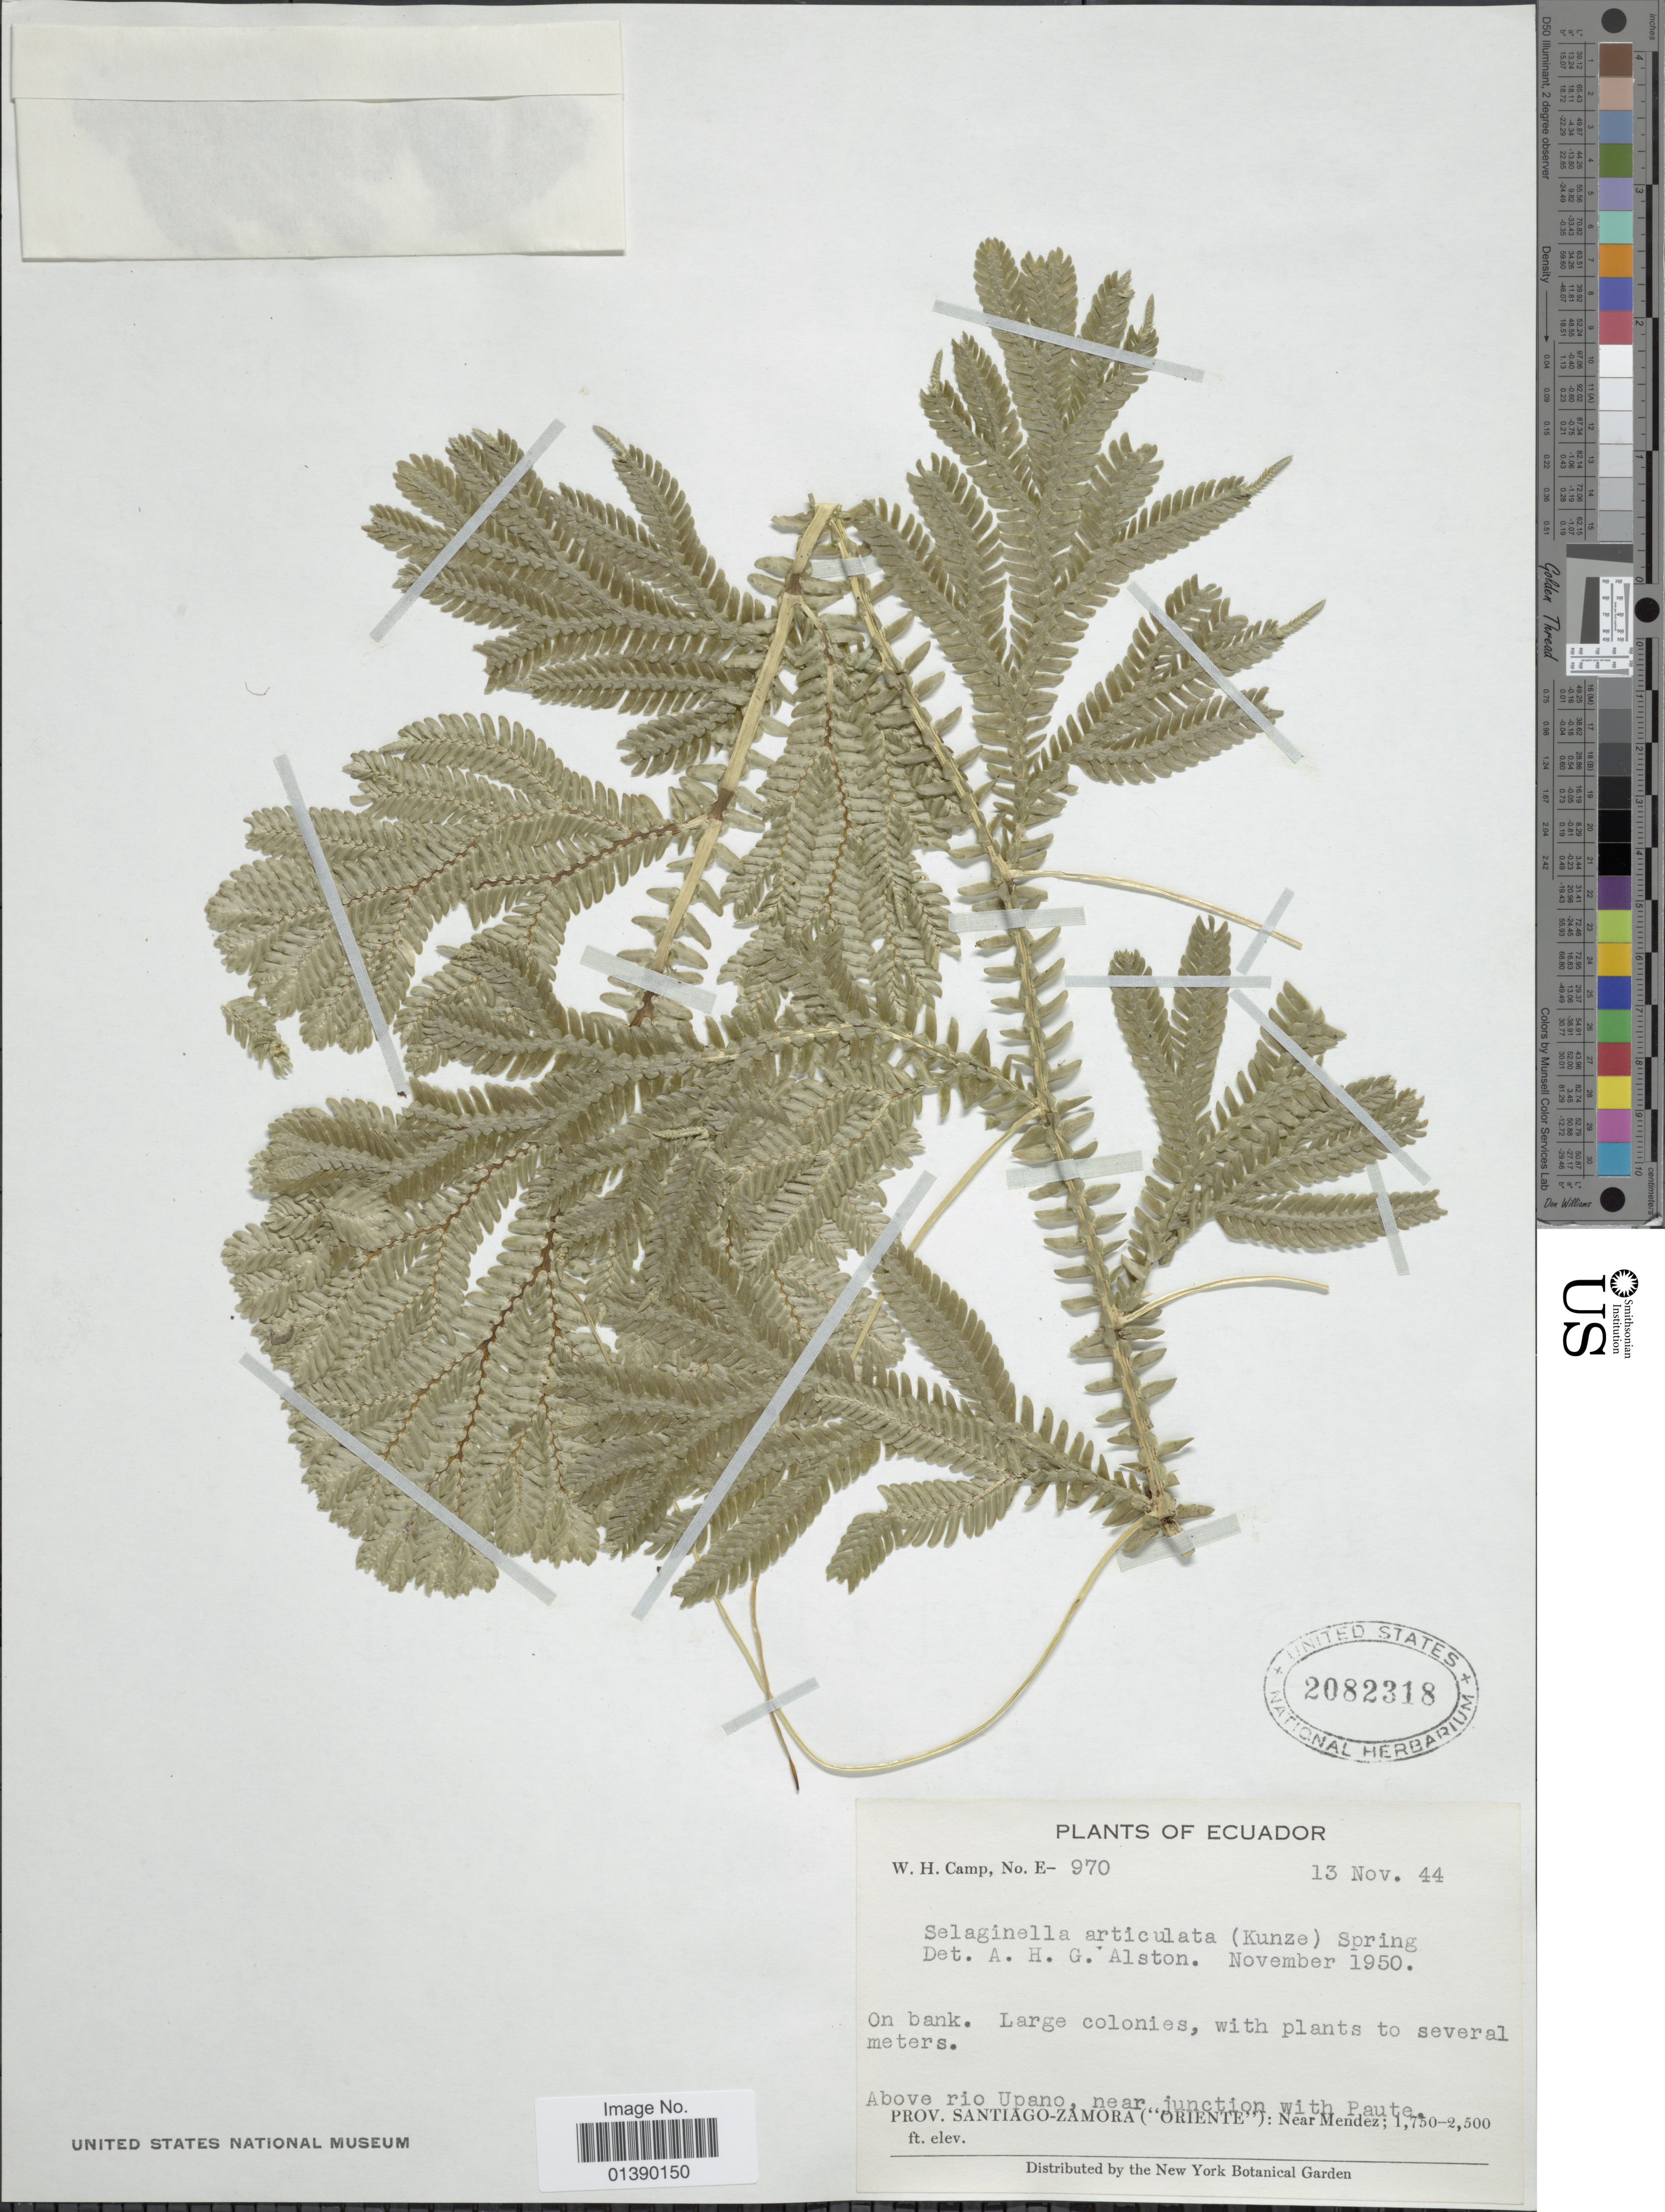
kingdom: Plantae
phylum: Tracheophyta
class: Lycopodiopsida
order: Selaginellales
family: Selaginellaceae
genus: Selaginella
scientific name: Selaginella articulata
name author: (Kunze) Spring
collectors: W. H. Camp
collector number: E-970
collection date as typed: Transcribed d/m/y: 13/11/44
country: Ecuador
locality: Above rio Upano, near junction with Paute. Prov Santiago-Zamora ("Oriente"): Near Mendez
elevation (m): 533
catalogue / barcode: US 2082318